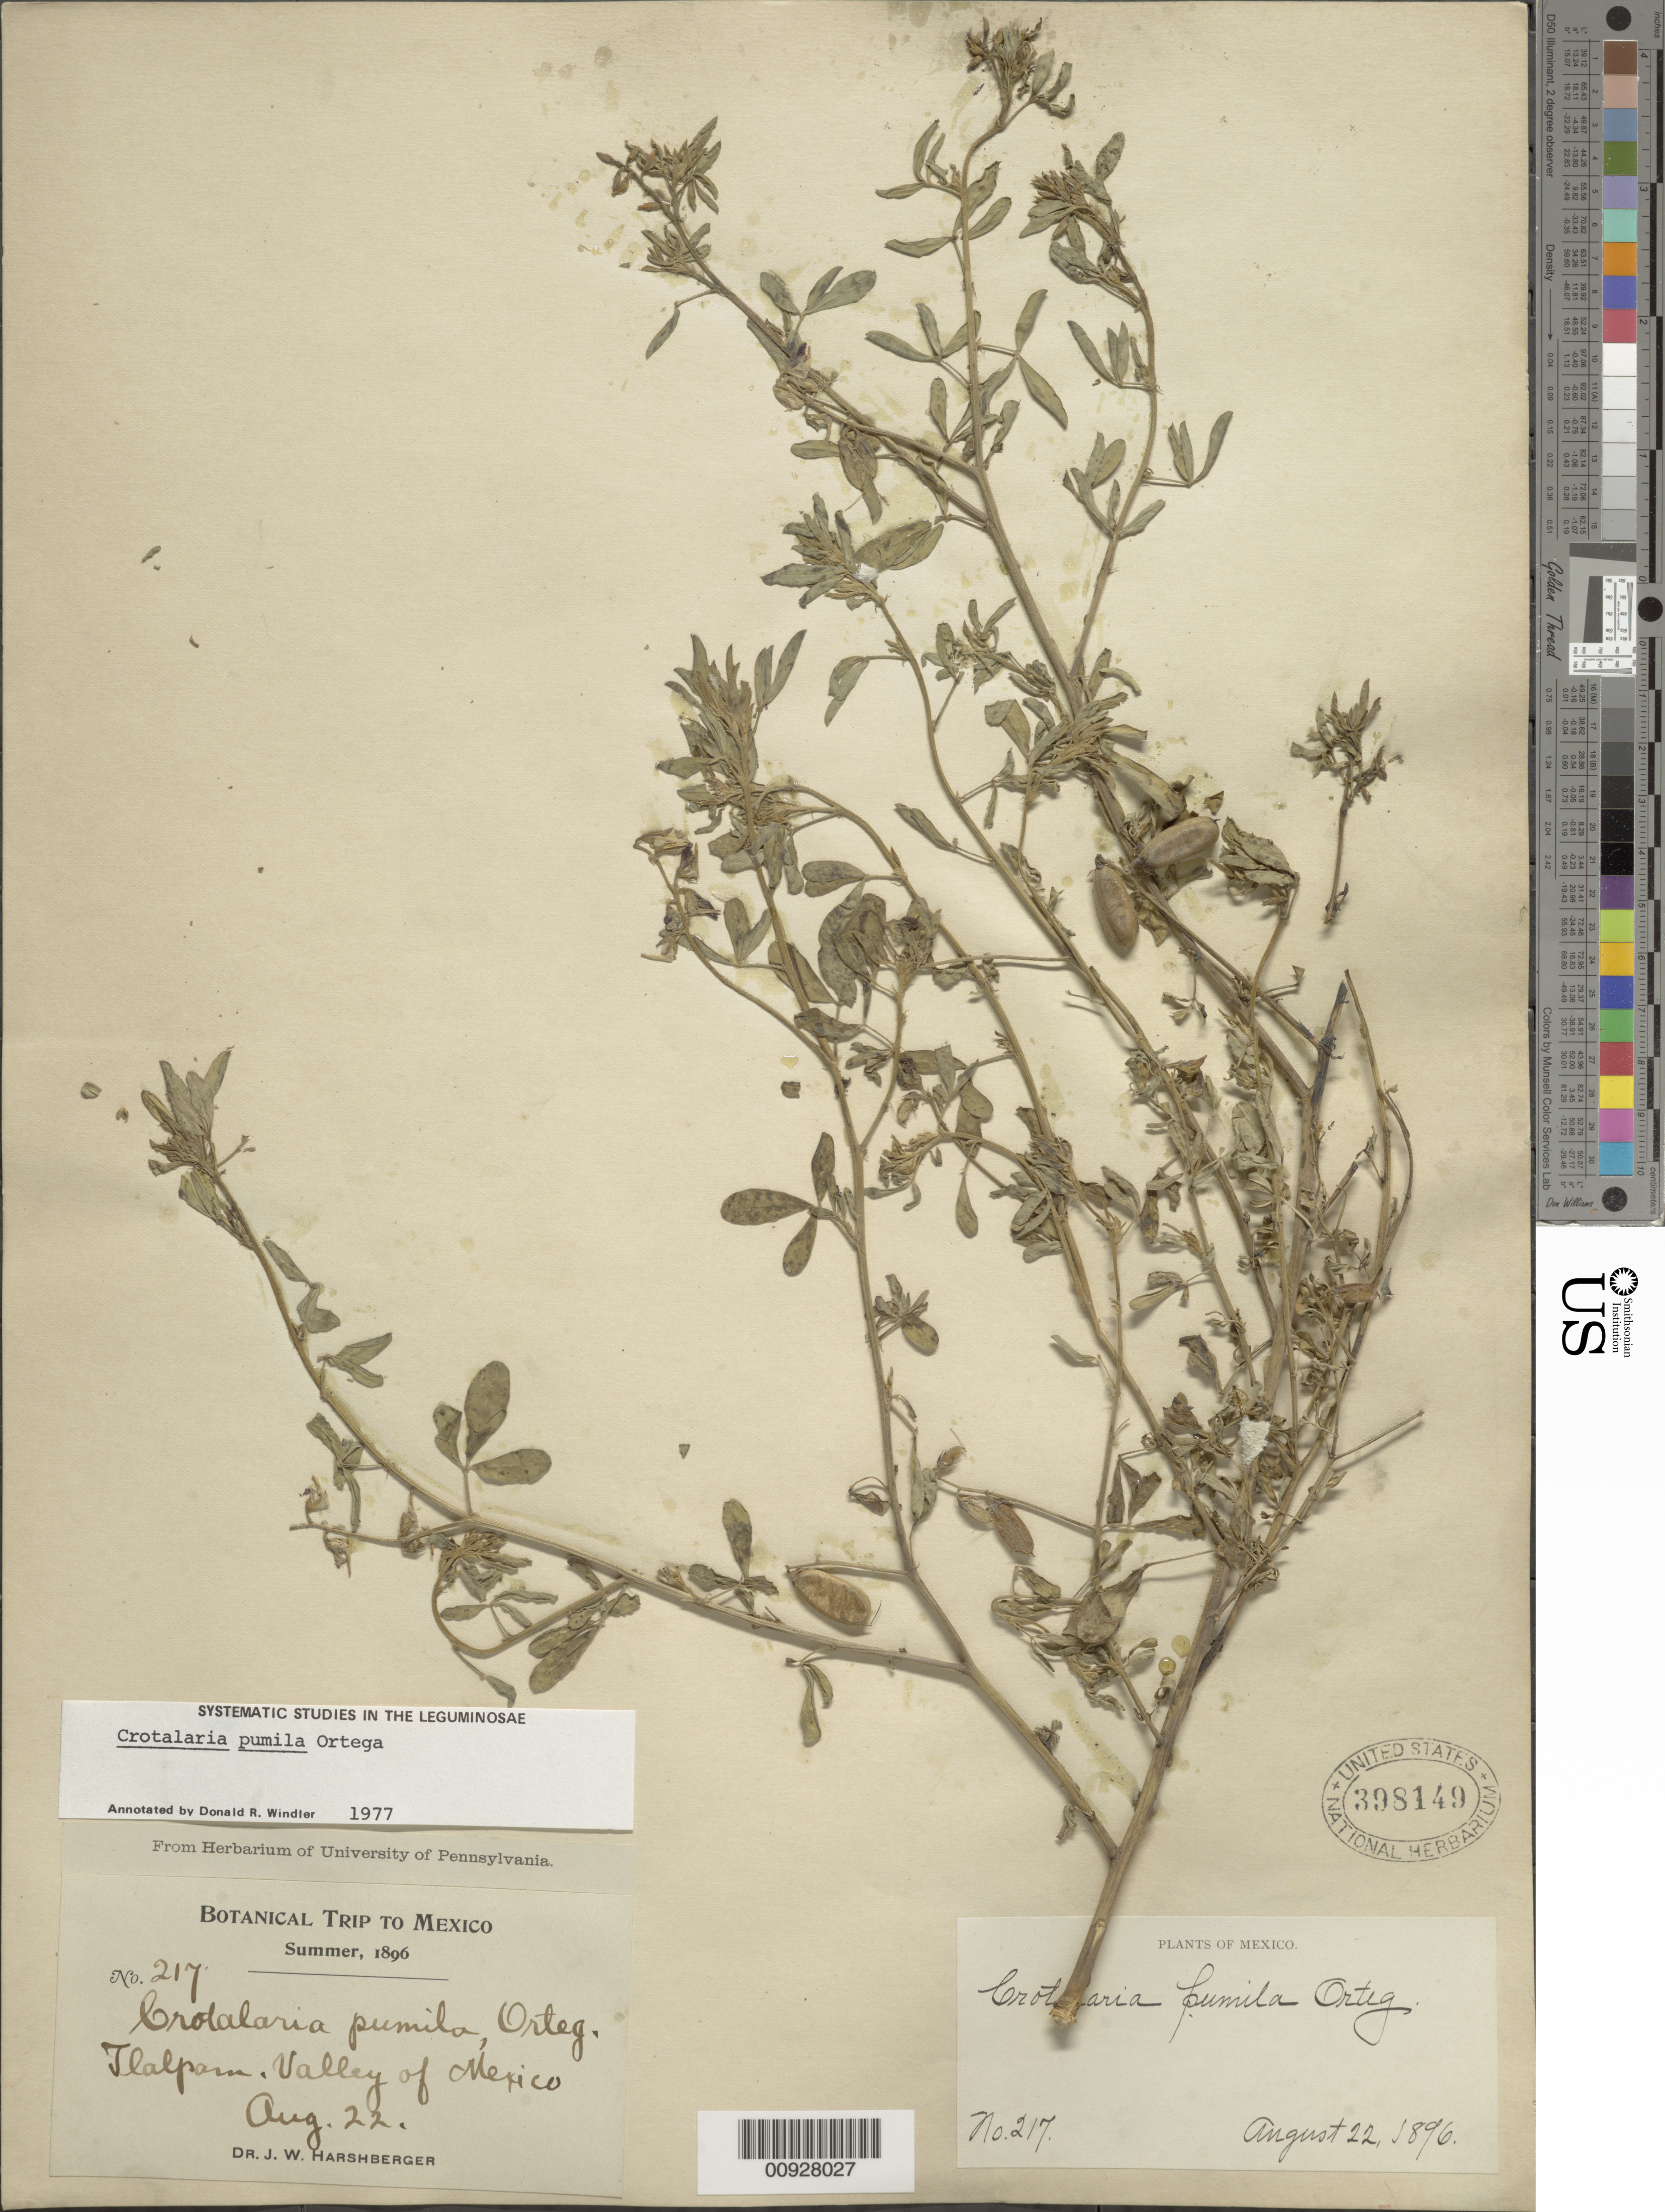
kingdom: Plantae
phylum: Tracheophyta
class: Magnoliopsida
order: Fabales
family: Fabaceae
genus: Crotalaria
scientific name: Crotalaria pumila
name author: Ortega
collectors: J. W. Harshberger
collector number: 217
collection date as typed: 22 Aug 1896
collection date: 1896-08-22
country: Mexico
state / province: Distrito Federal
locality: Tlalpam. Valley of Mexico.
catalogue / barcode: US 398149